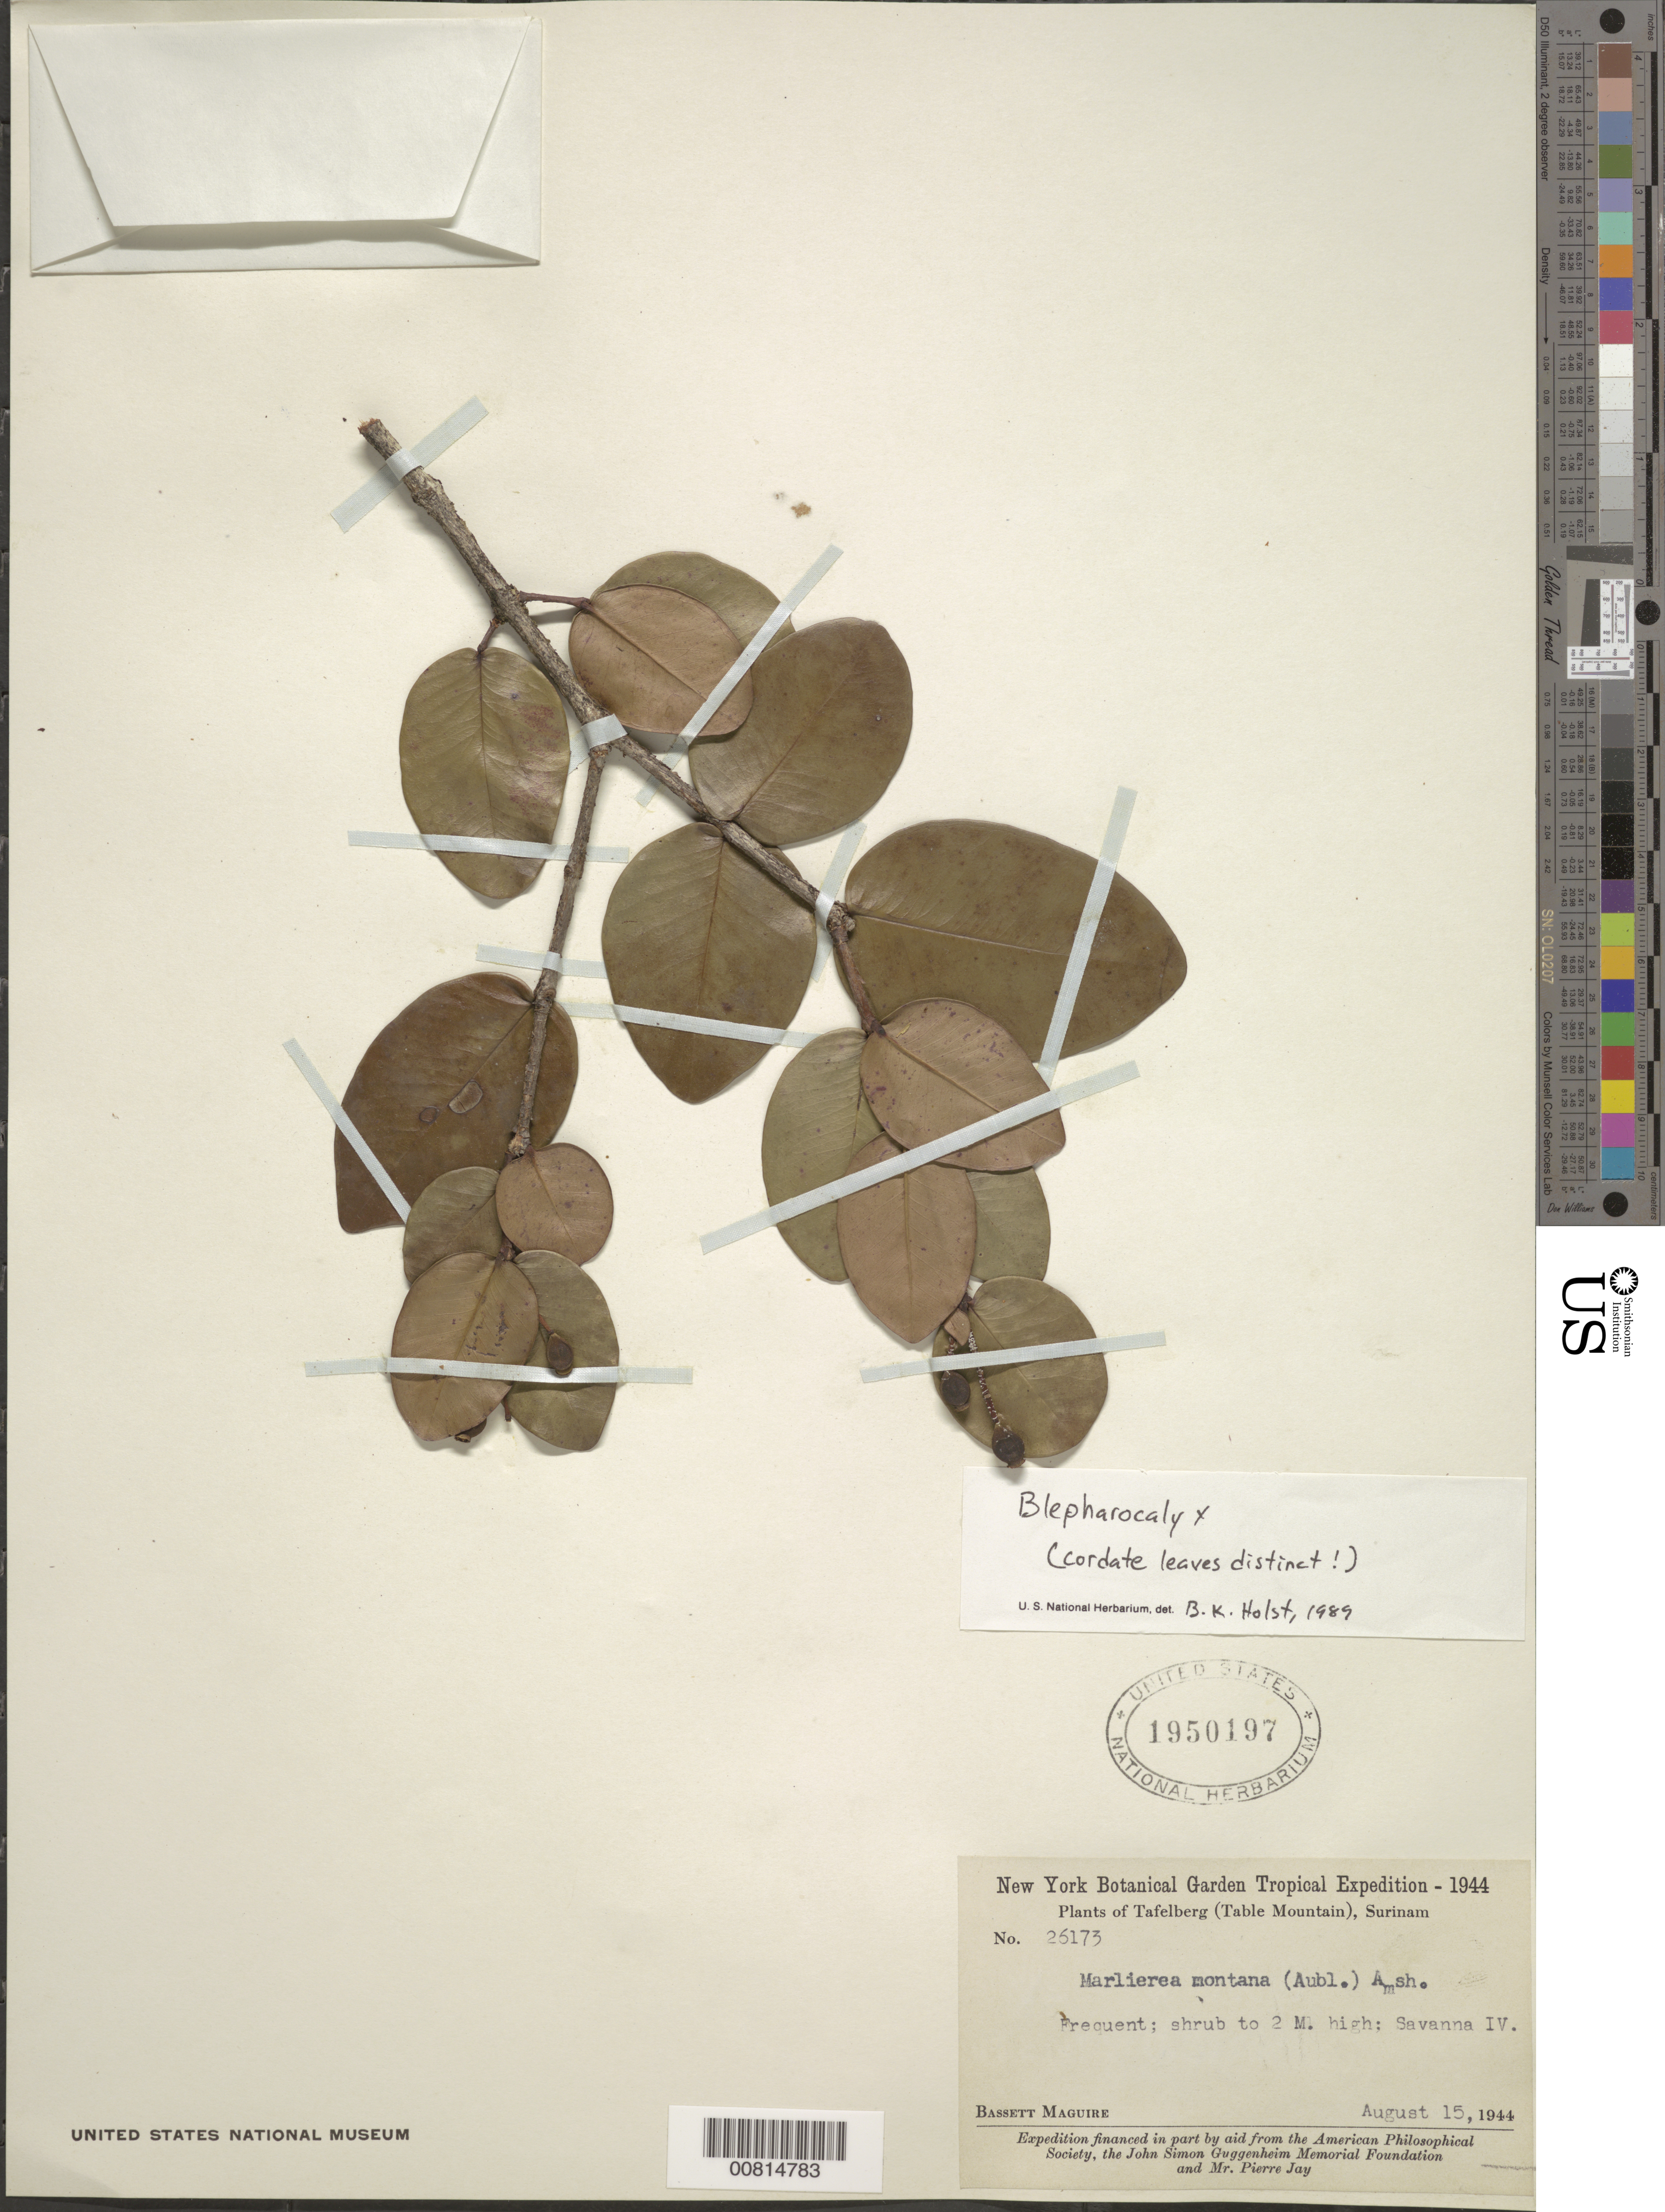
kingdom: Plantae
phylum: Tracheophyta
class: Magnoliopsida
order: Myrtales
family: Myrtaceae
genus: Blepharocalyx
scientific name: Blepharocalyx sp.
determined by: Holst, Bruce K.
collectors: B. Maguire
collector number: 26173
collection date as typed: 15-Aug-44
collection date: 1944-08-15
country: Suriname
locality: Tafelberg (Table Mountain), Savanna IV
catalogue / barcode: US 1950197